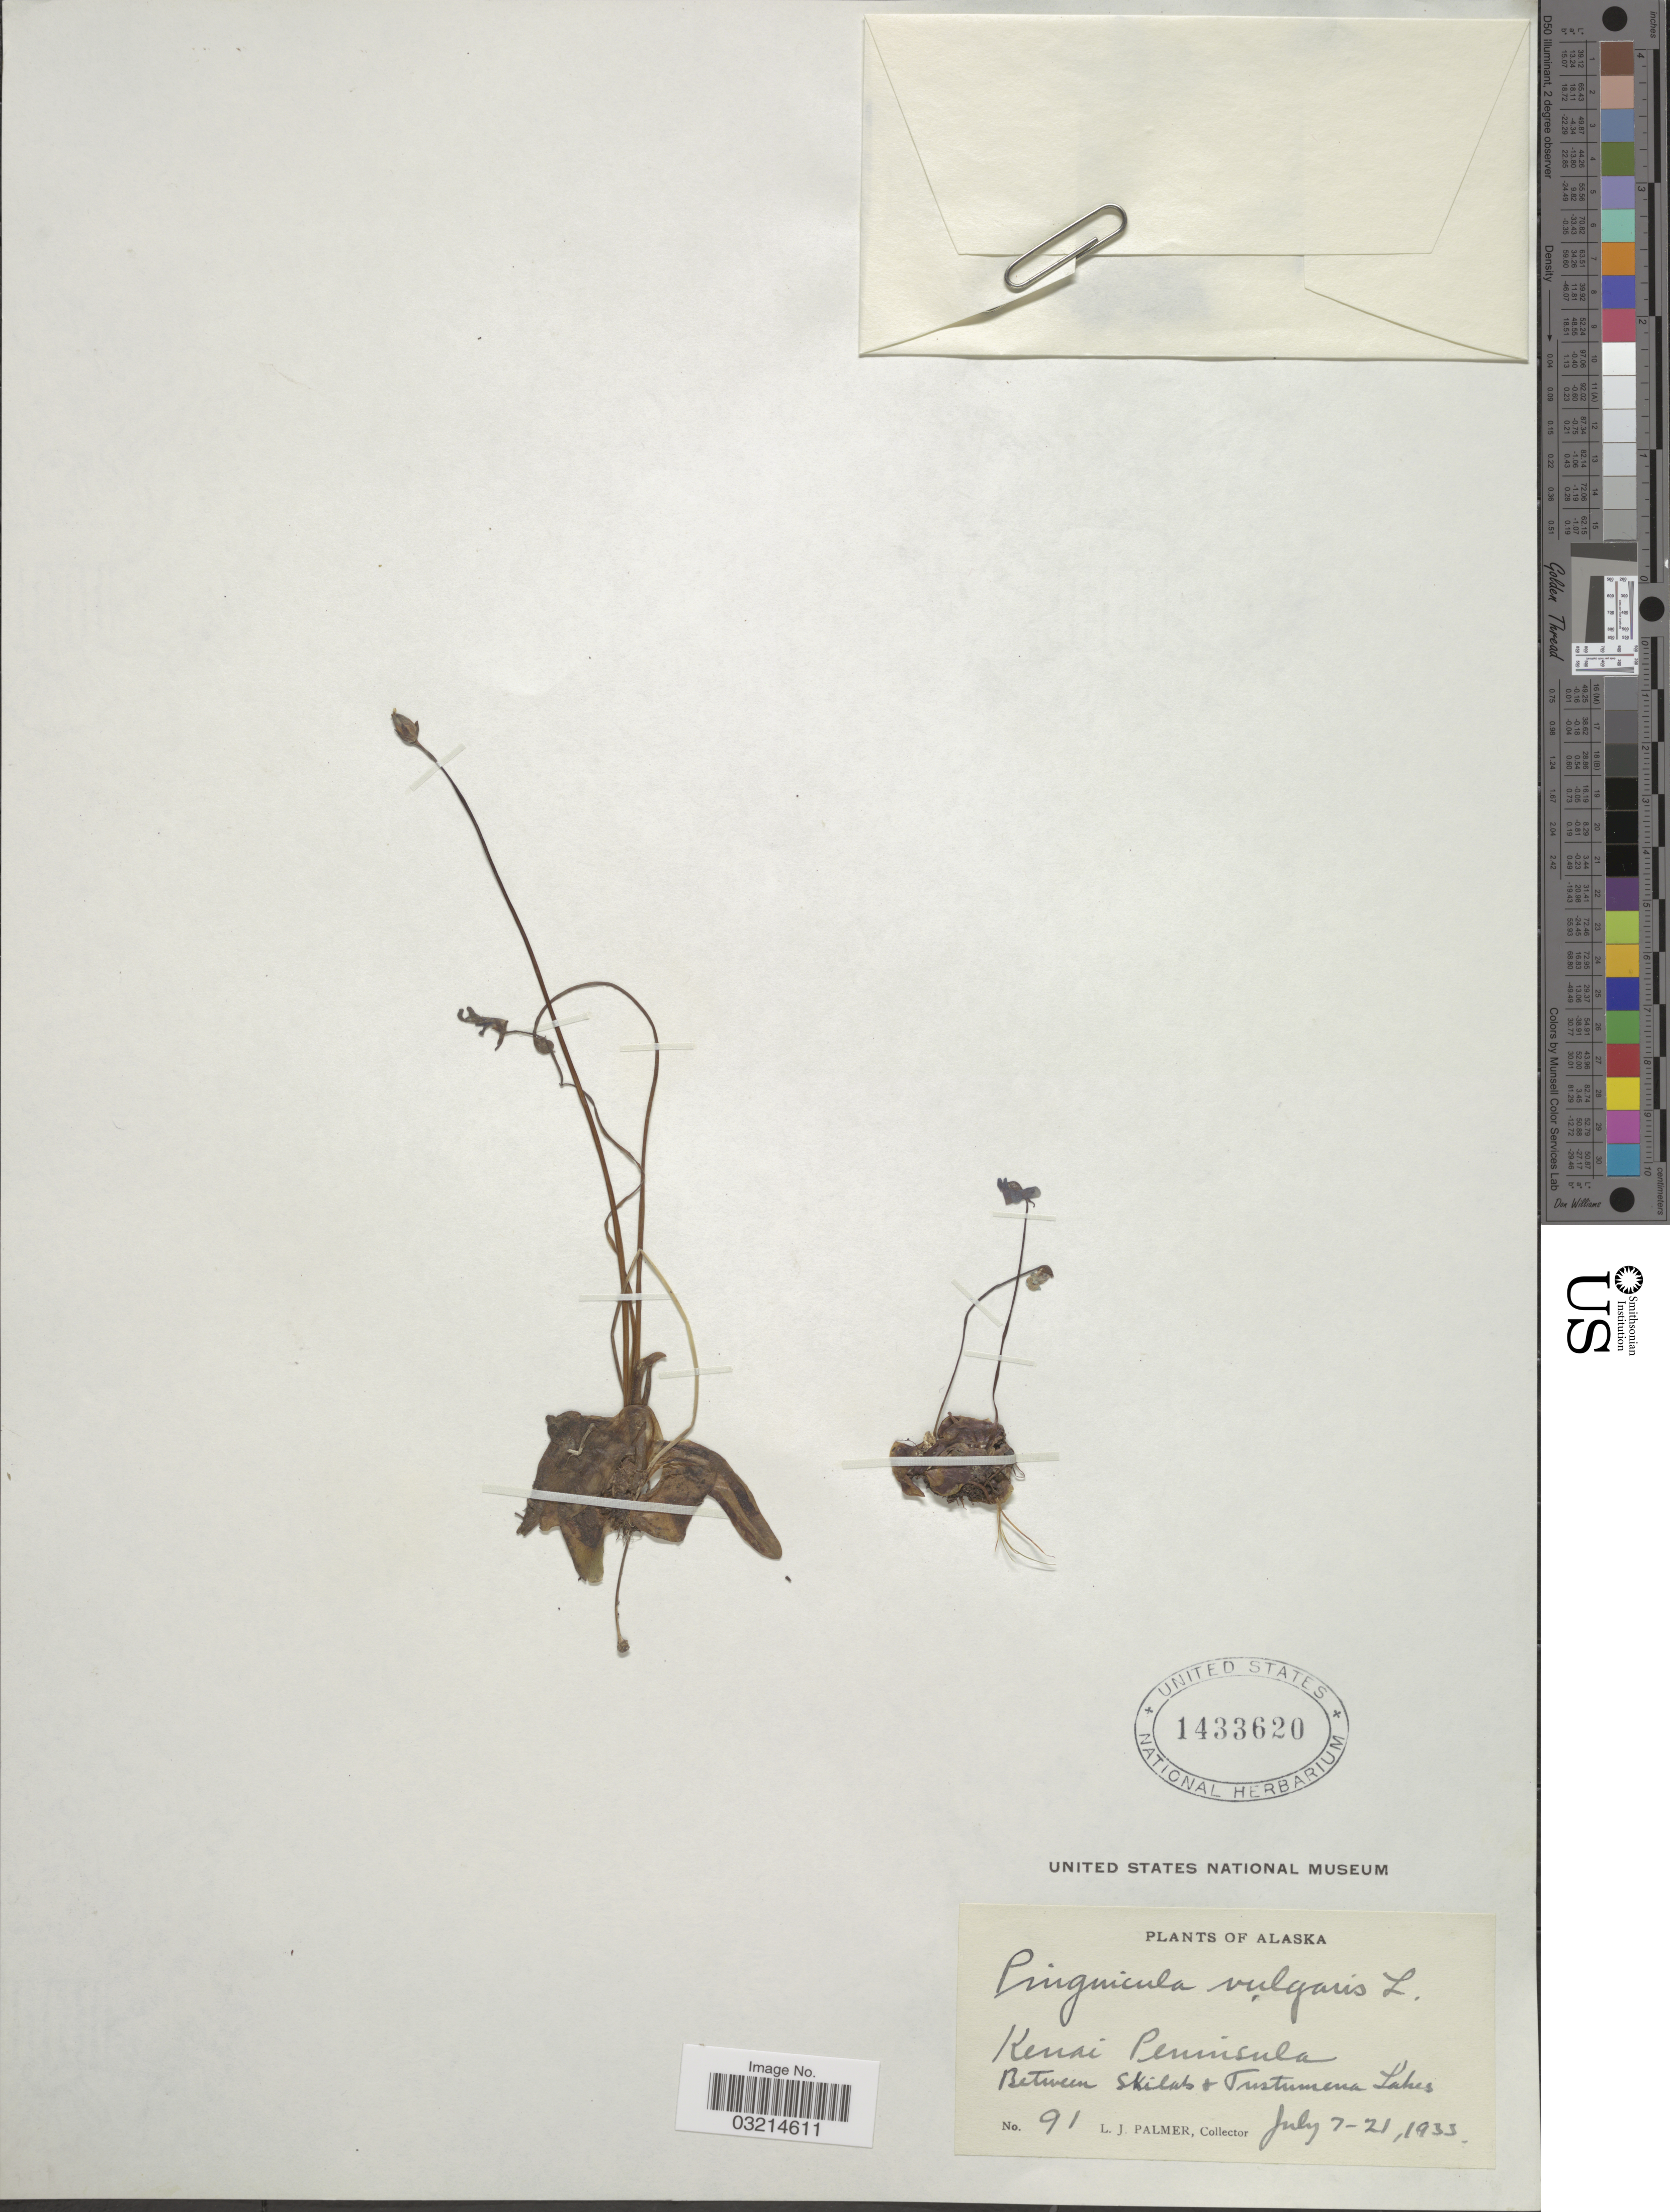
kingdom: Plantae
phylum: Tracheophyta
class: Magnoliopsida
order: Lamiales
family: Lentibulariaceae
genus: Pinguicula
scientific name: Pinguicula vulgaris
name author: L.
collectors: L. J. Palmer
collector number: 91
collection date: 1933-07-07/1933-07-21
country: United States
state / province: Alaska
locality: Kenai Peninsula, Between Skilab & Tustumena Lakes.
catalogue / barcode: US 1433620